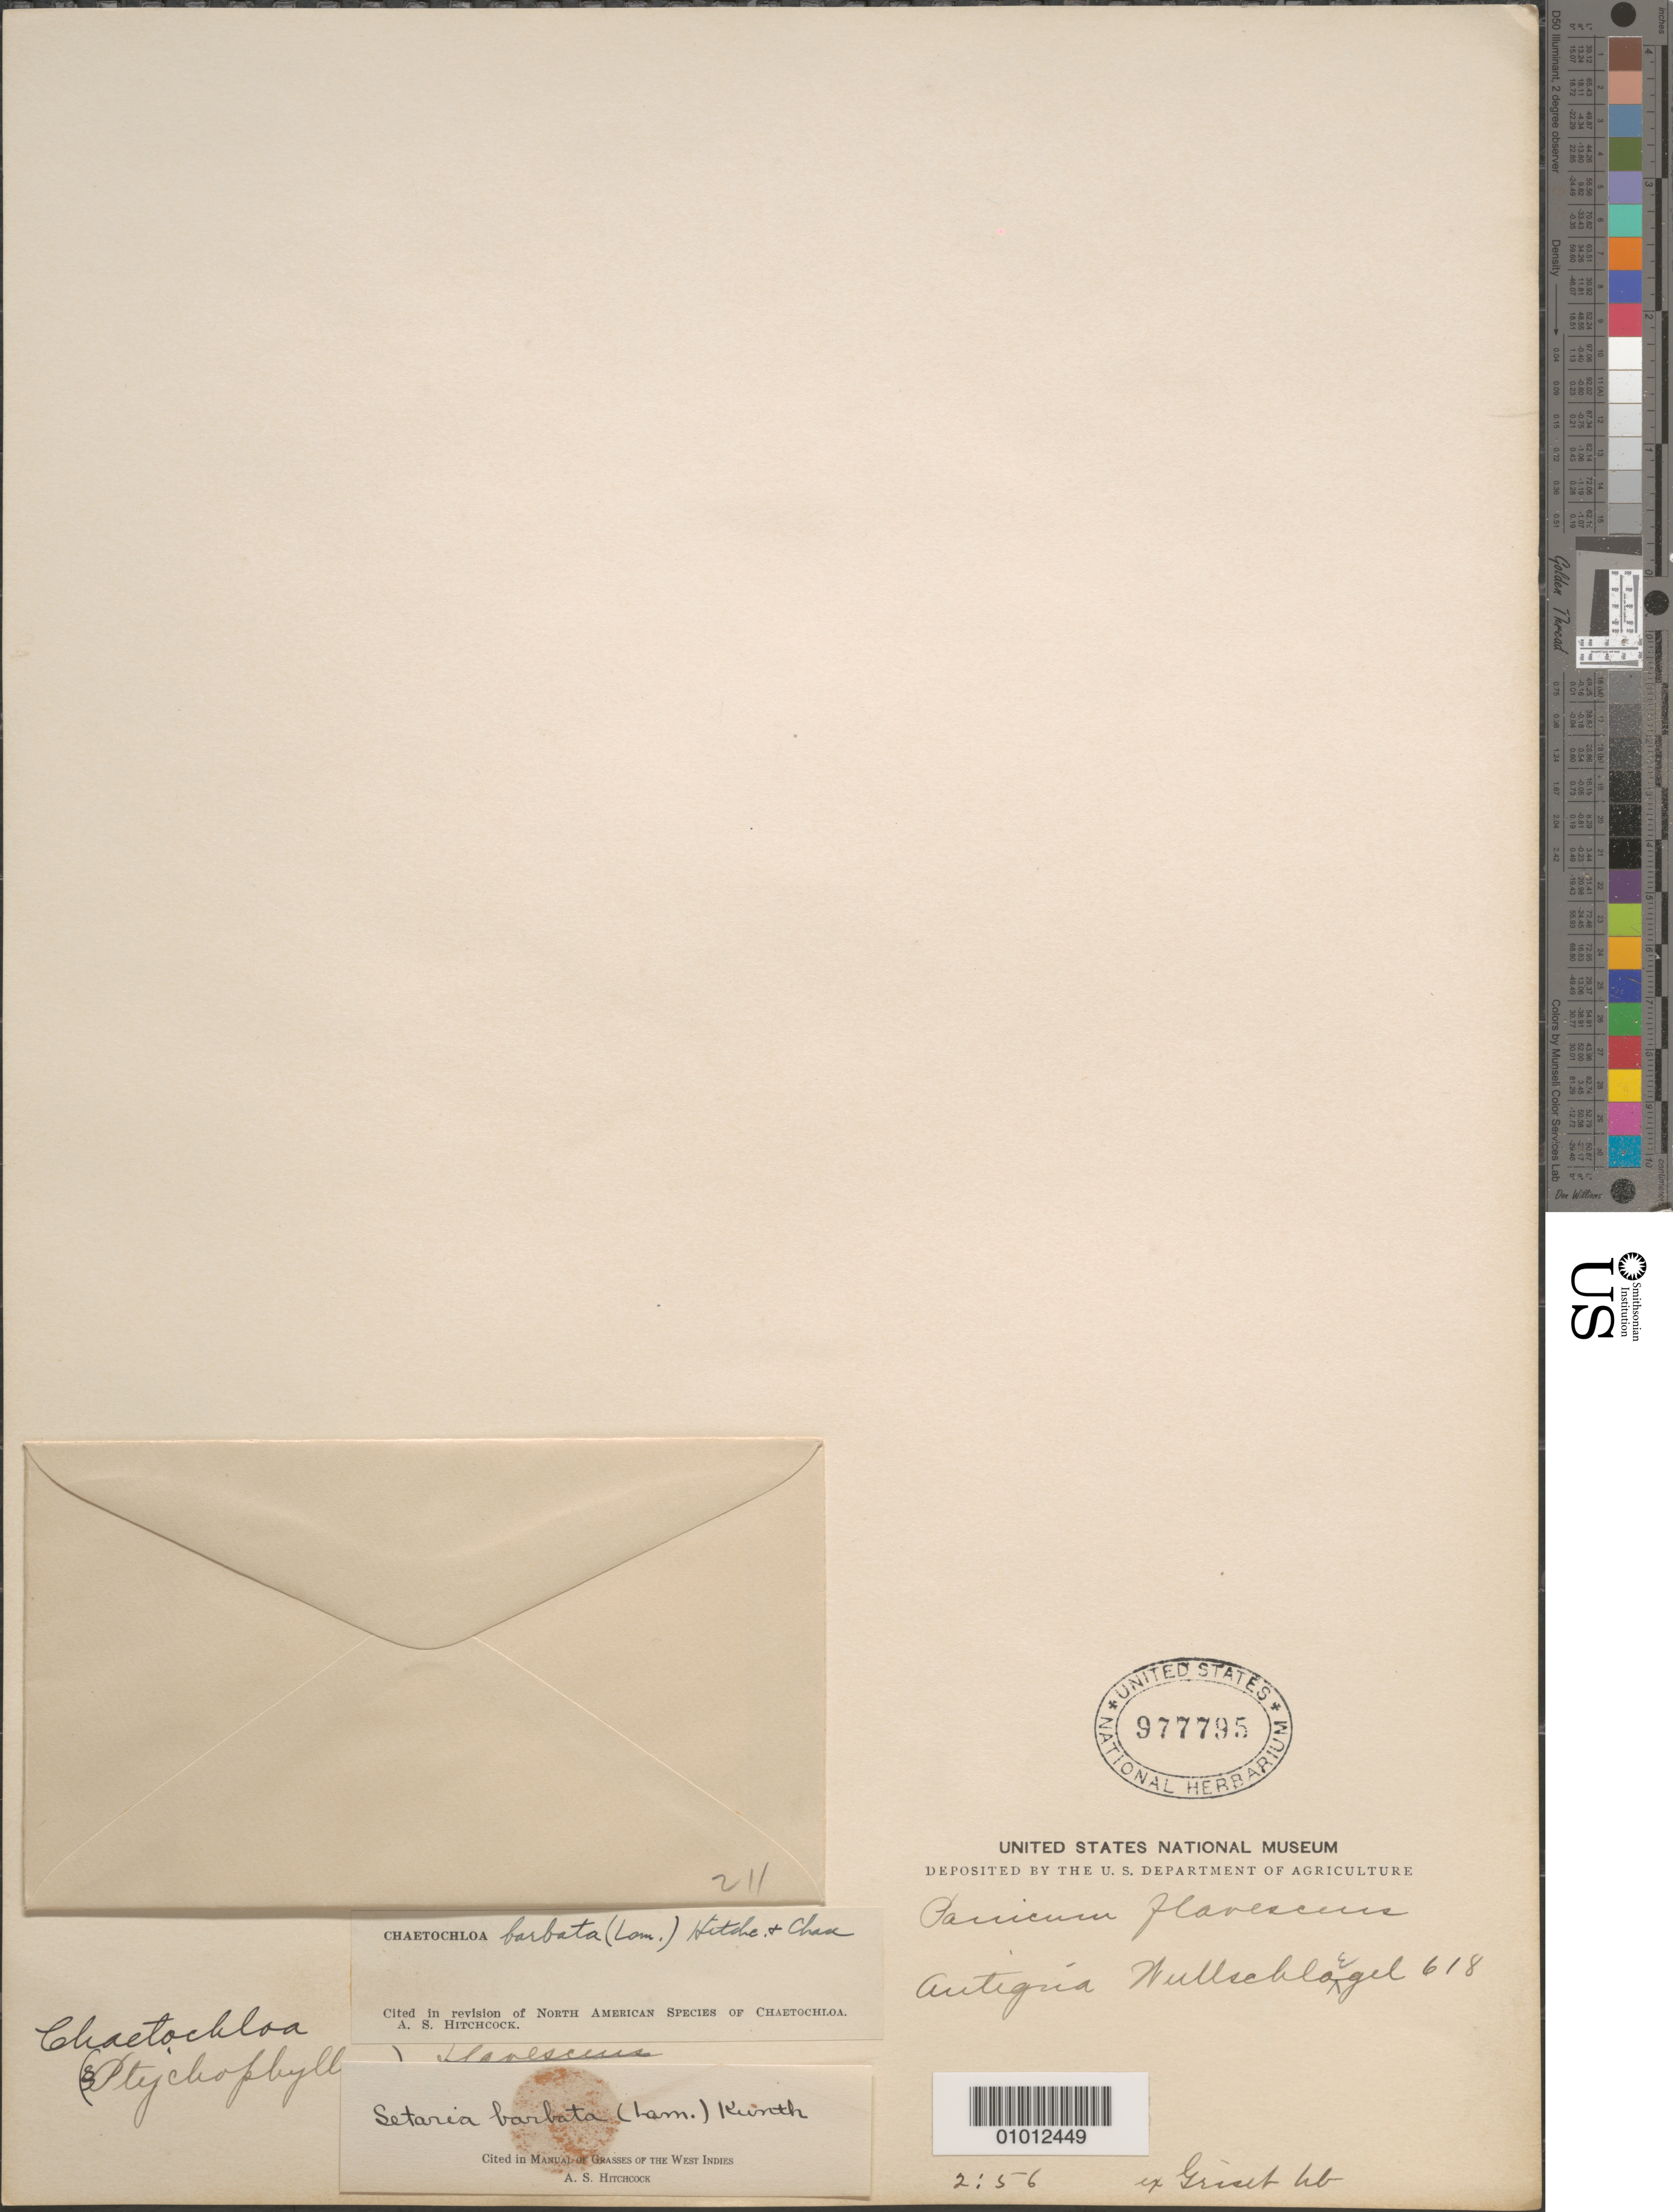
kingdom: Plantae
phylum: Tracheophyta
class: Liliopsida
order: Poales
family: Poaceae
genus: Setaria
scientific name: Setaria barbata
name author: (Lam.) Kunth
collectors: H. R. Wullschlaegel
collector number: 618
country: Antigua and Barbuda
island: Antigua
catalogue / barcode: US 977795